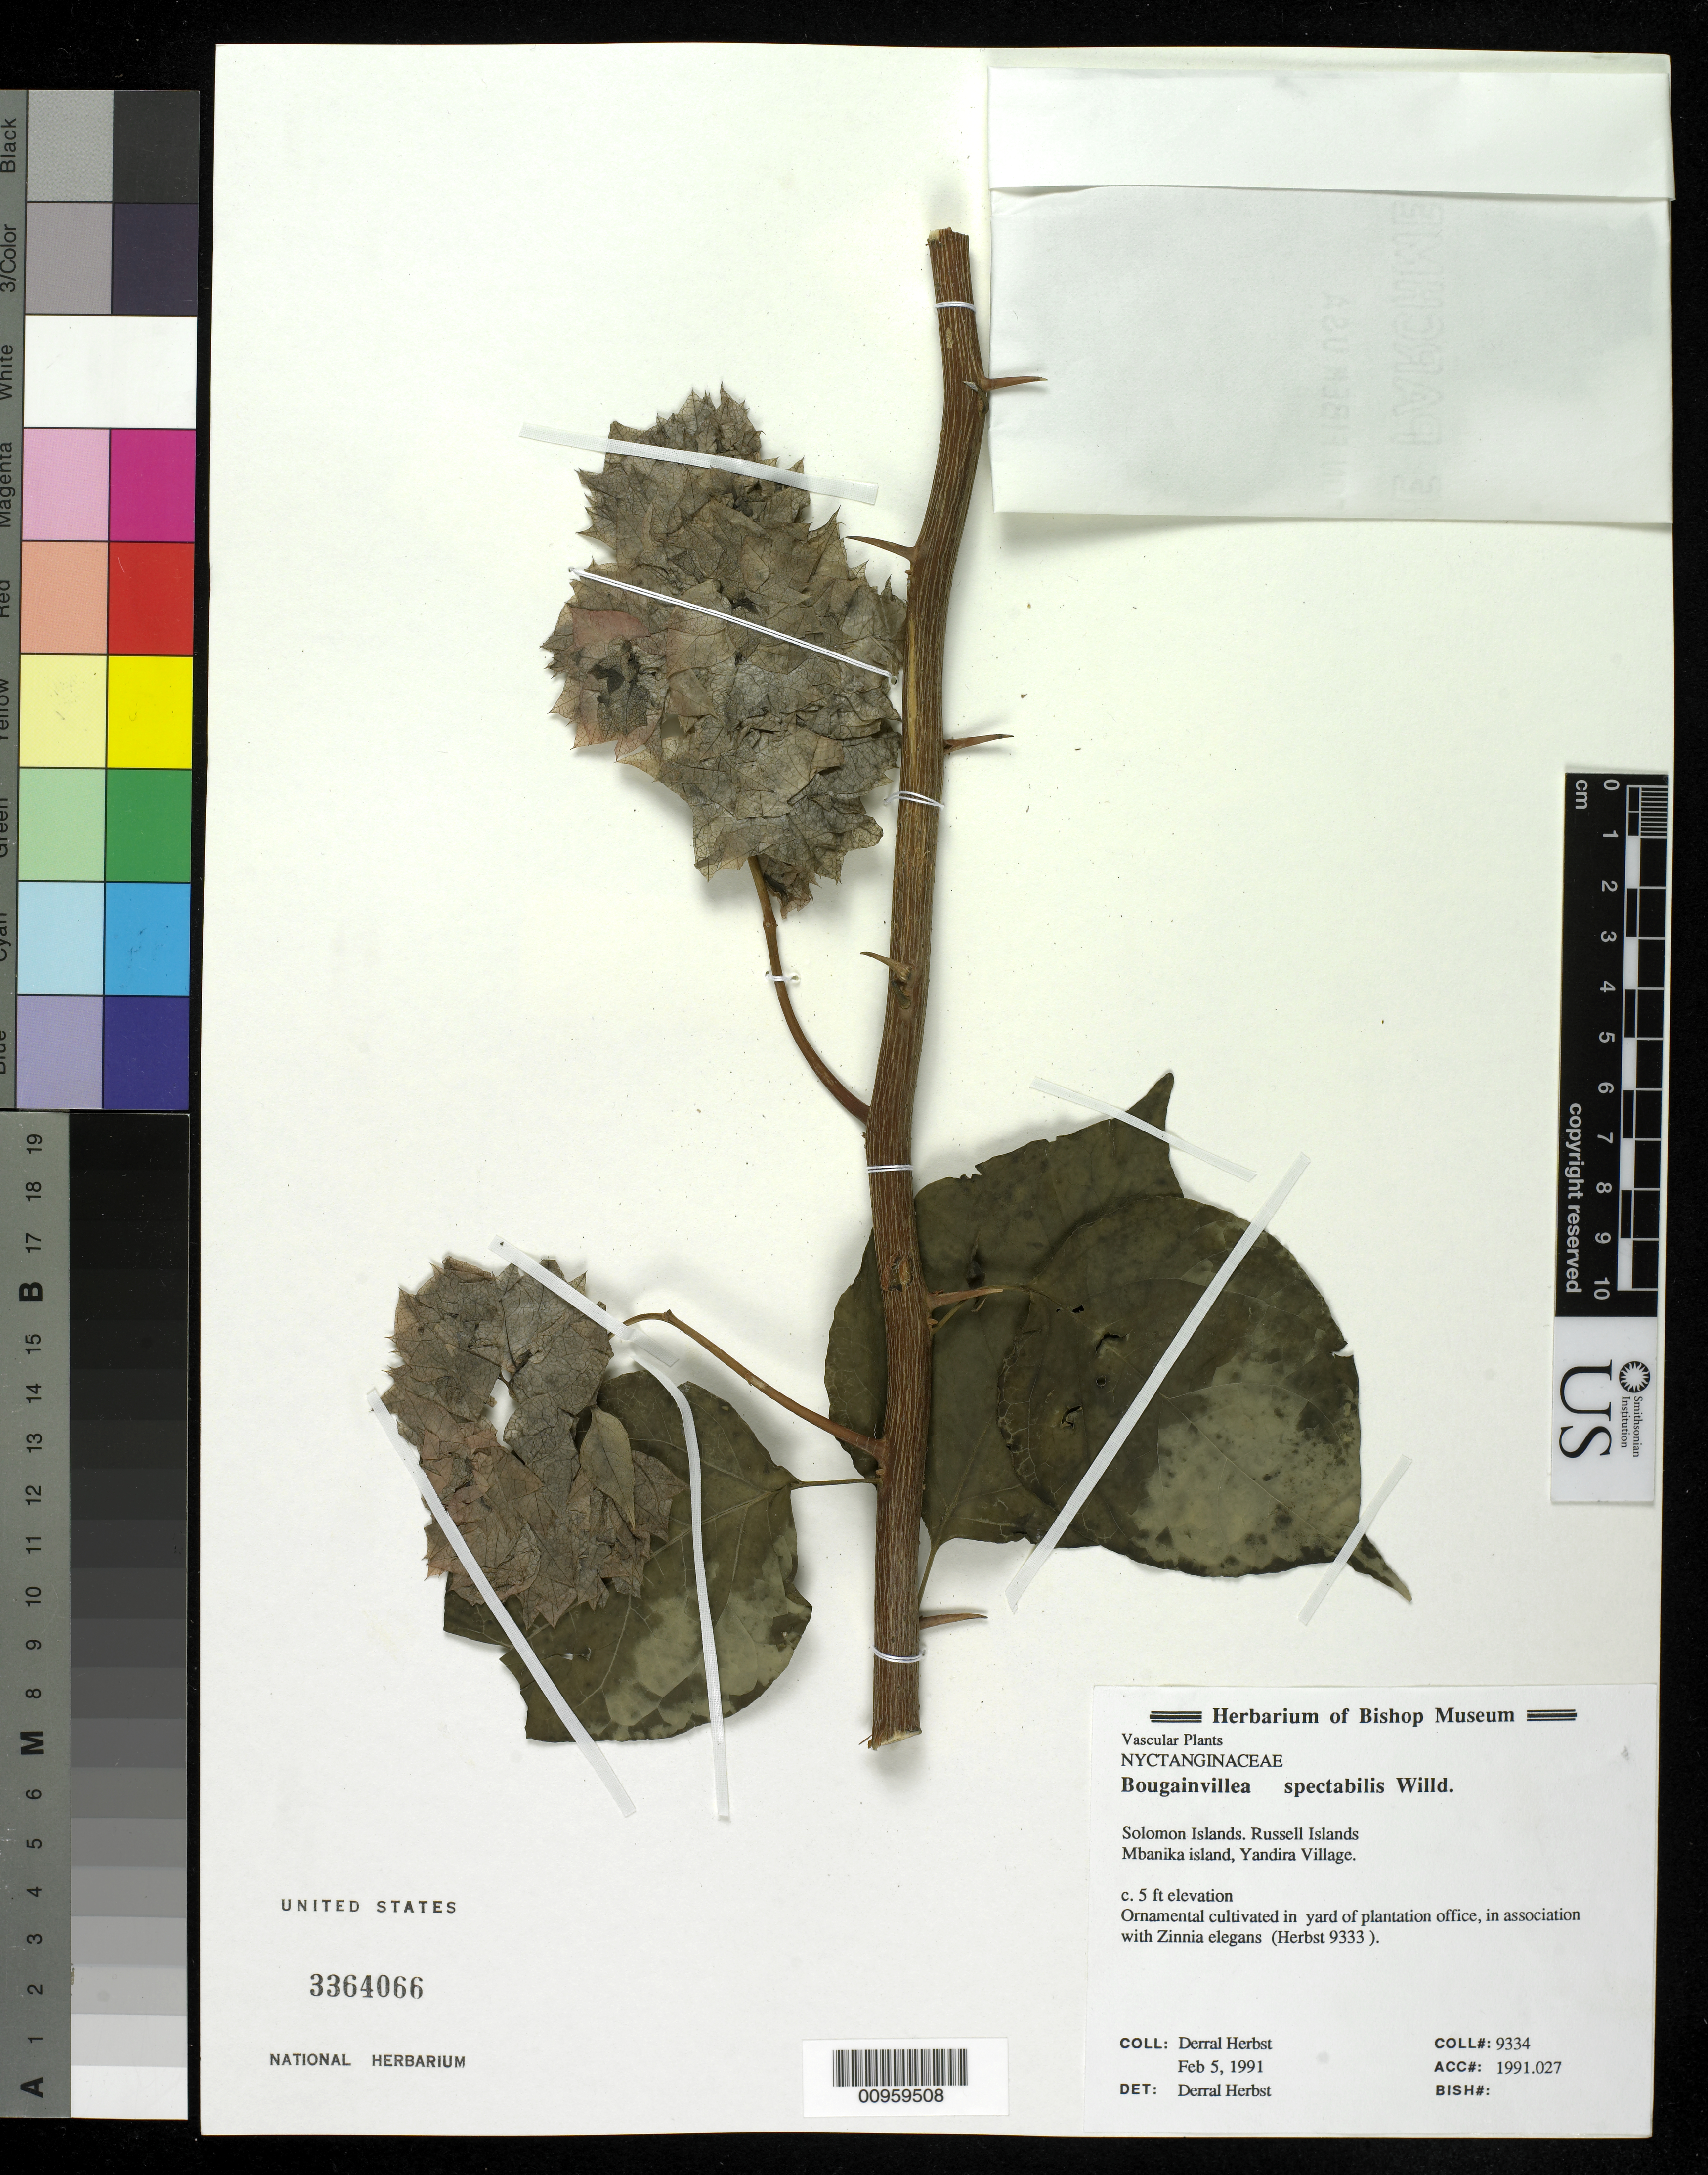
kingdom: Plantae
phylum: Tracheophyta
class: Magnoliopsida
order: Caryophyllales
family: Nyctaginaceae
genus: Bougainvillea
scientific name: Bougainvillea spectabilis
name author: Willd.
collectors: D. R. Herbst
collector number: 9334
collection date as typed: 05 Feb 1951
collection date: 1951-02-05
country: Solomon Islands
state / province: Central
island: Mbanika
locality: Yandira Village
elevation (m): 2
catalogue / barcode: US 3364066